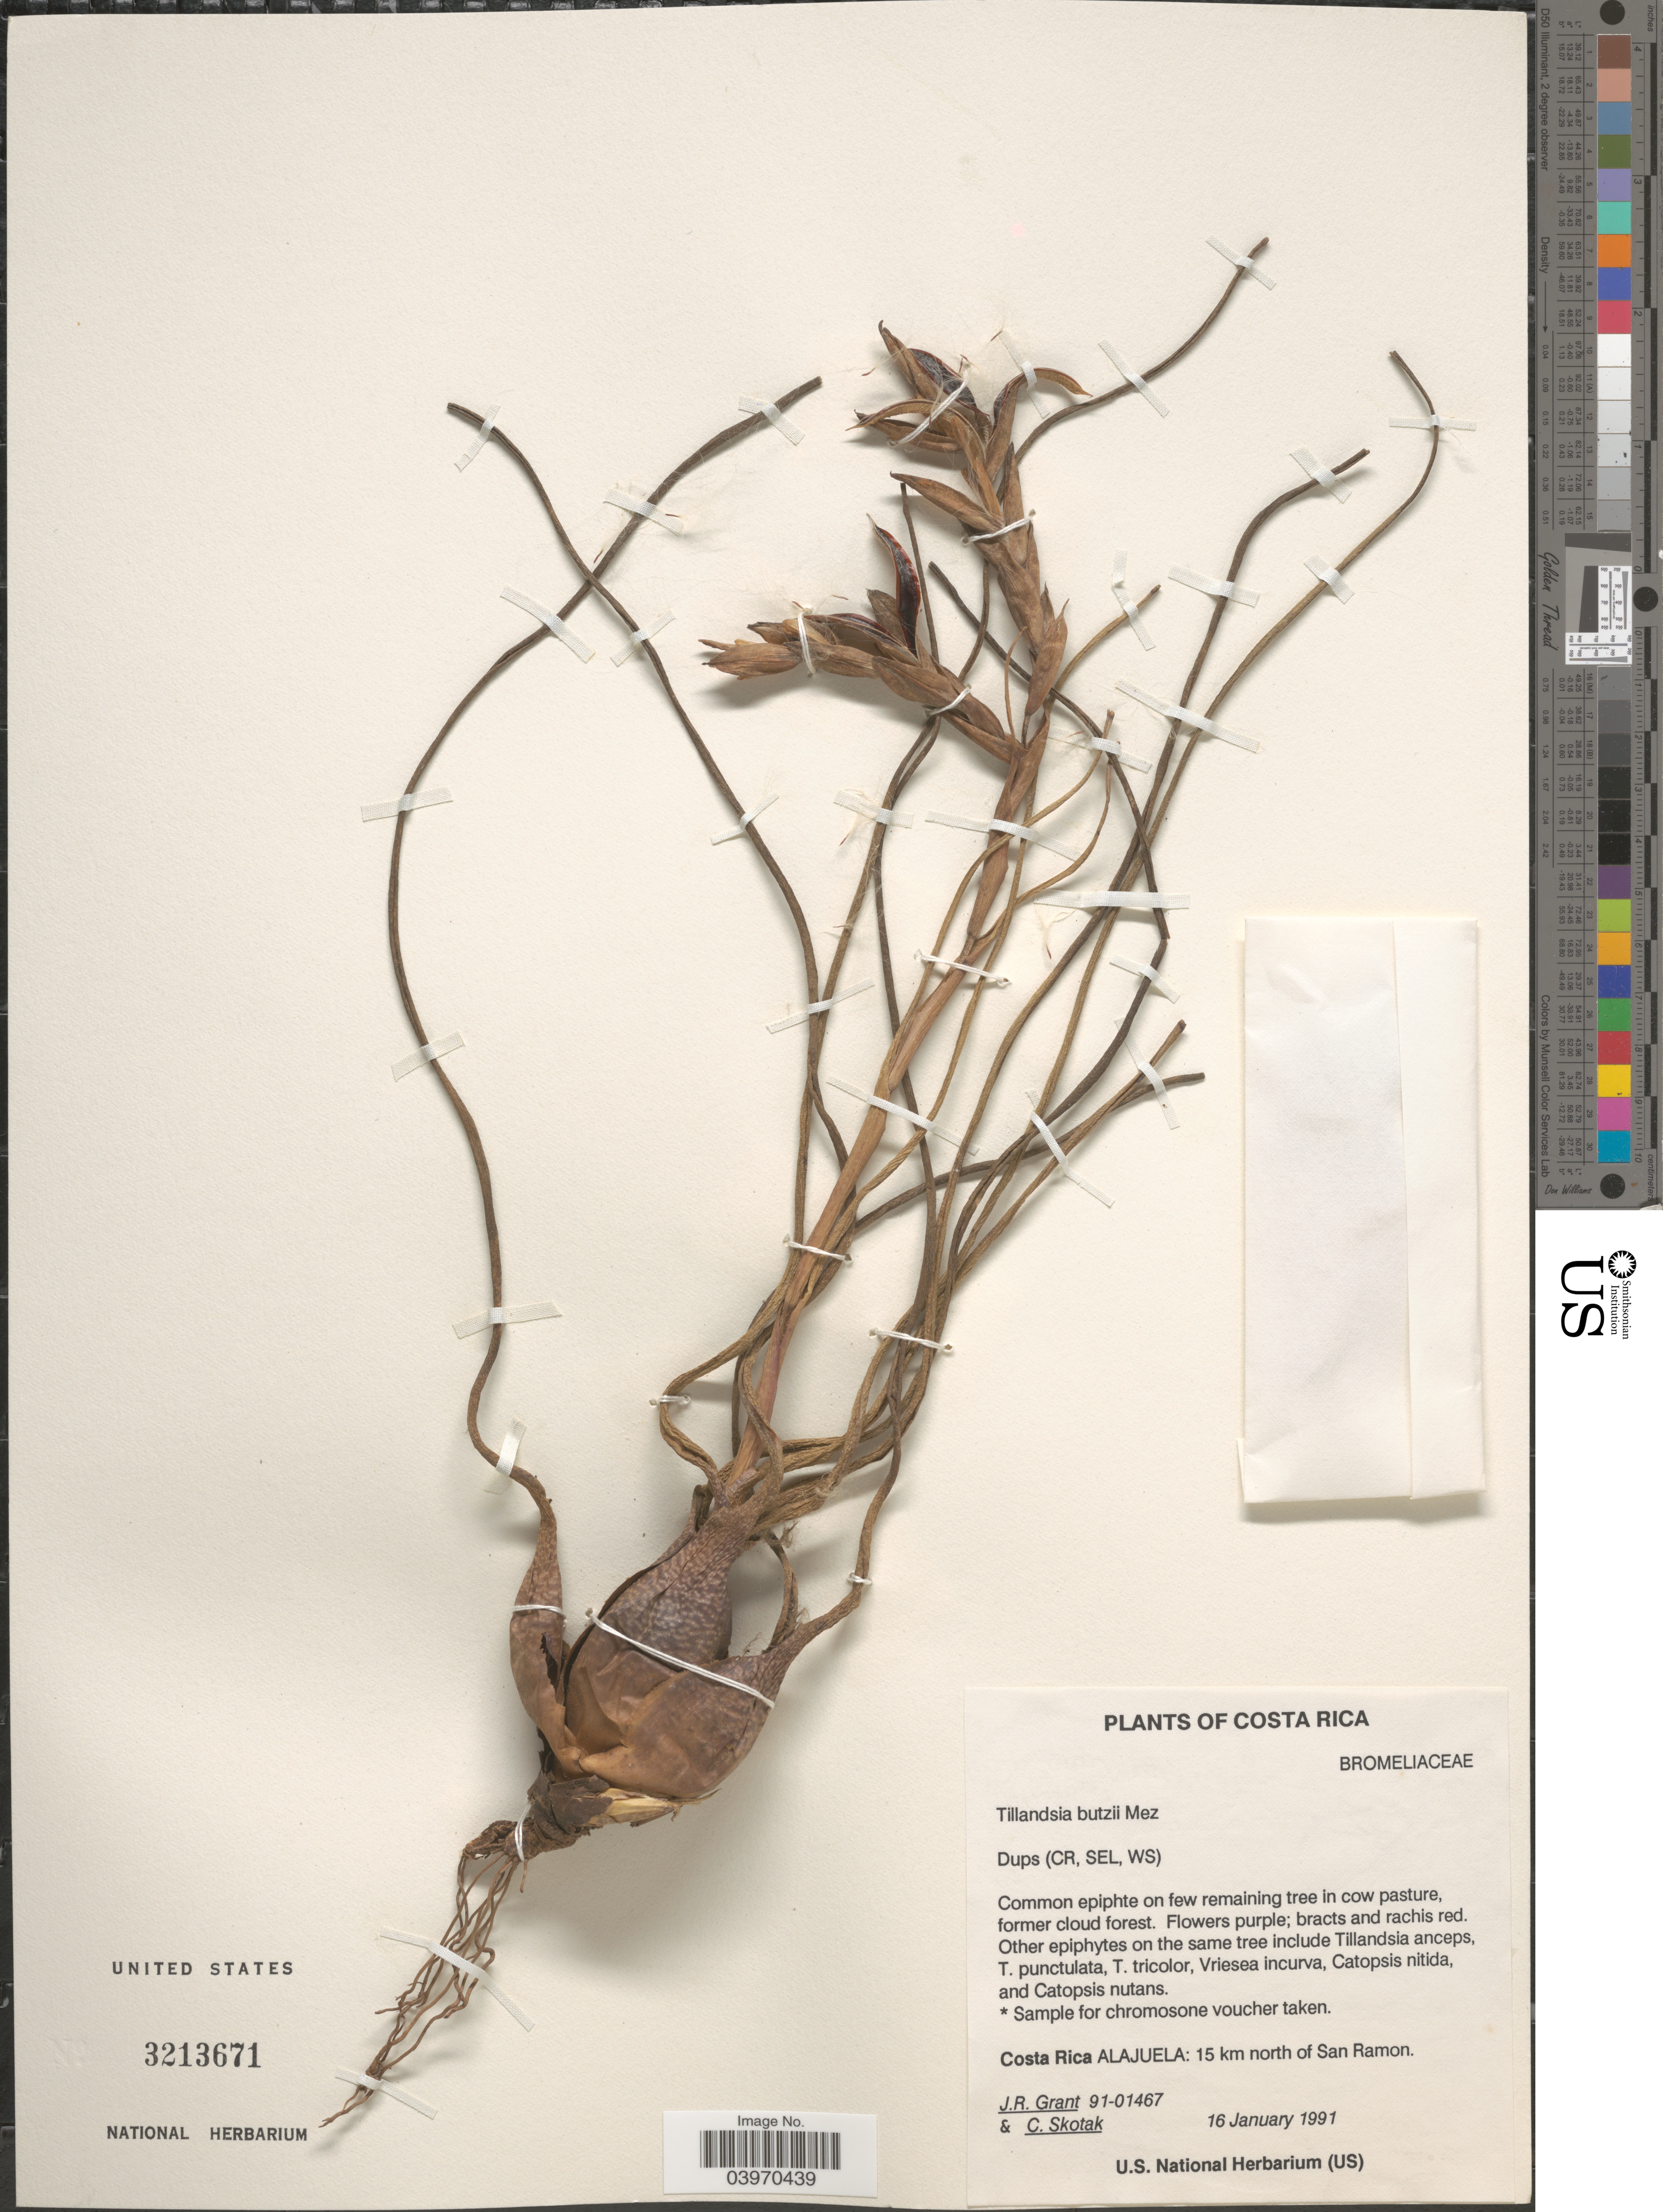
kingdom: Plantae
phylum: Tracheophyta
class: Liliopsida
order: Poales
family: Bromeliaceae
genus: Tillandsia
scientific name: Tillandsia butzii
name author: Mez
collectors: J. Grant & C. Skotak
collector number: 91-01467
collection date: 1991-01-16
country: Costa Rica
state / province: Alajuela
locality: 15 km north of San Ramon.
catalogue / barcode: US 3213671